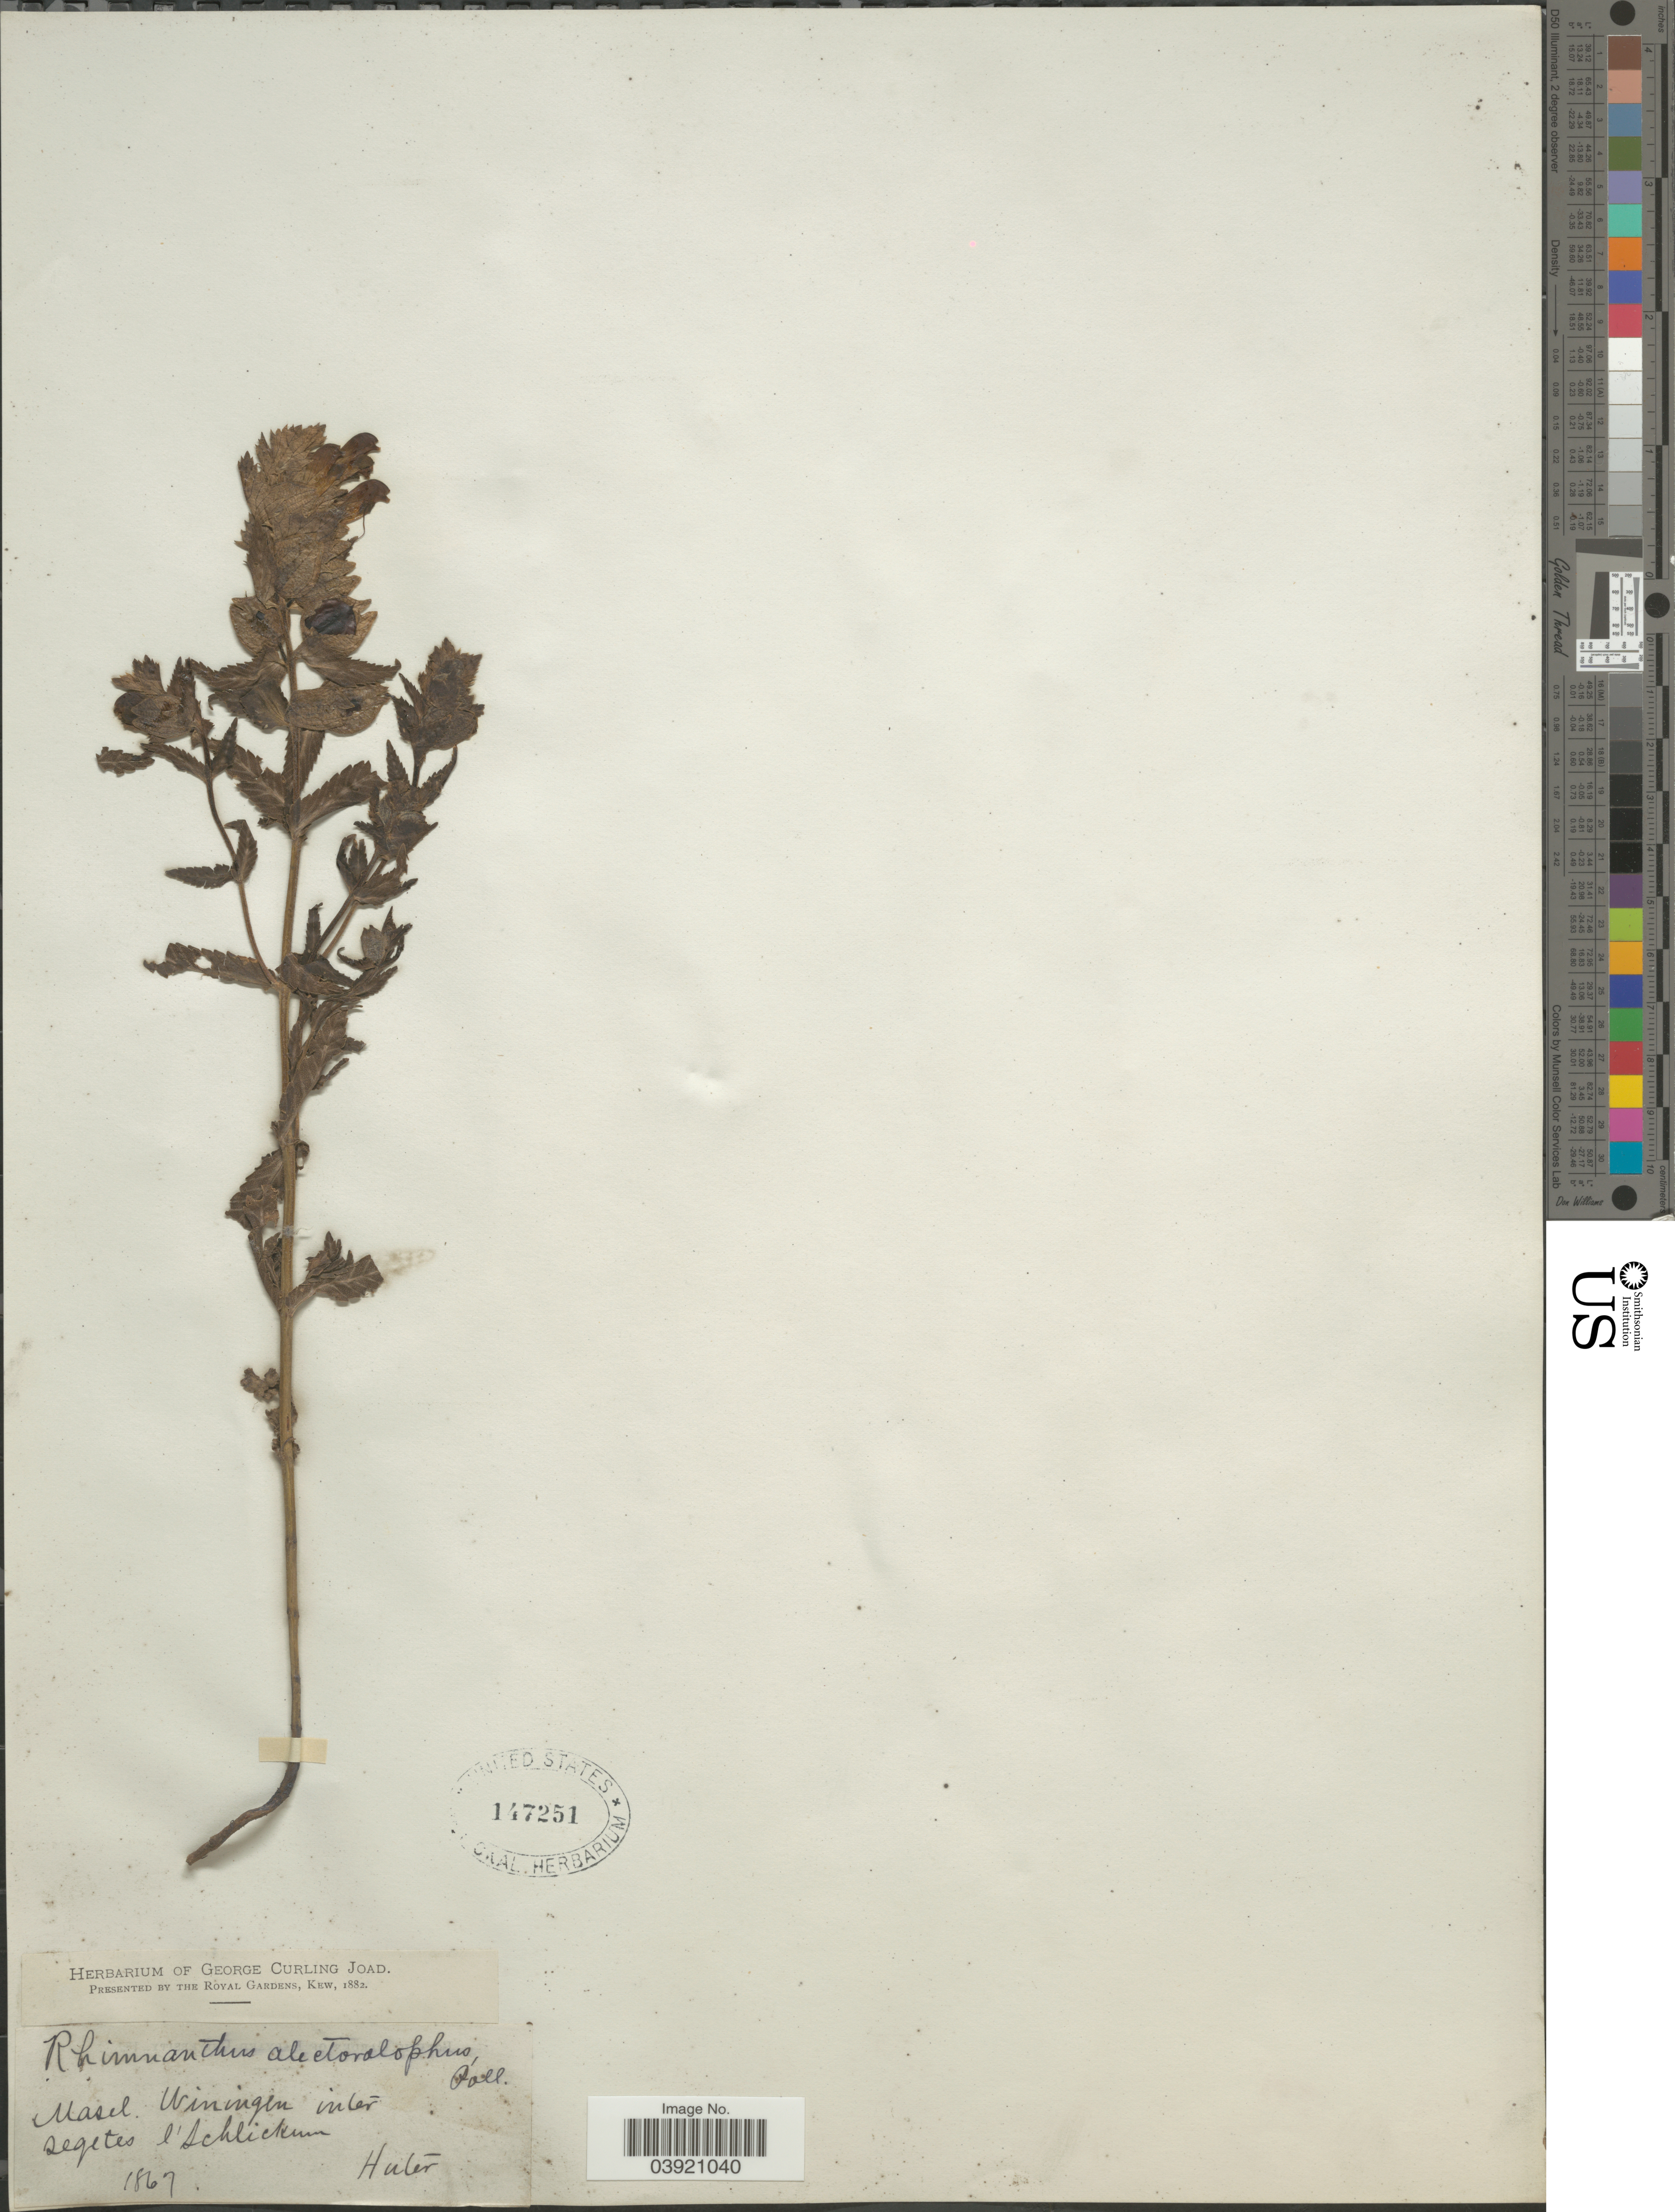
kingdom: Plantae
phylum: Tracheophyta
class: Magnoliopsida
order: Lamiales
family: Orobanchaceae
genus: Rhinanthus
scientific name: Rhinanthus crista-galli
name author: L.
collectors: -. Huter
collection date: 1867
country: Germany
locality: Masel. Uiningen inter zegetes l'Schlieckum.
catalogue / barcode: US 147251